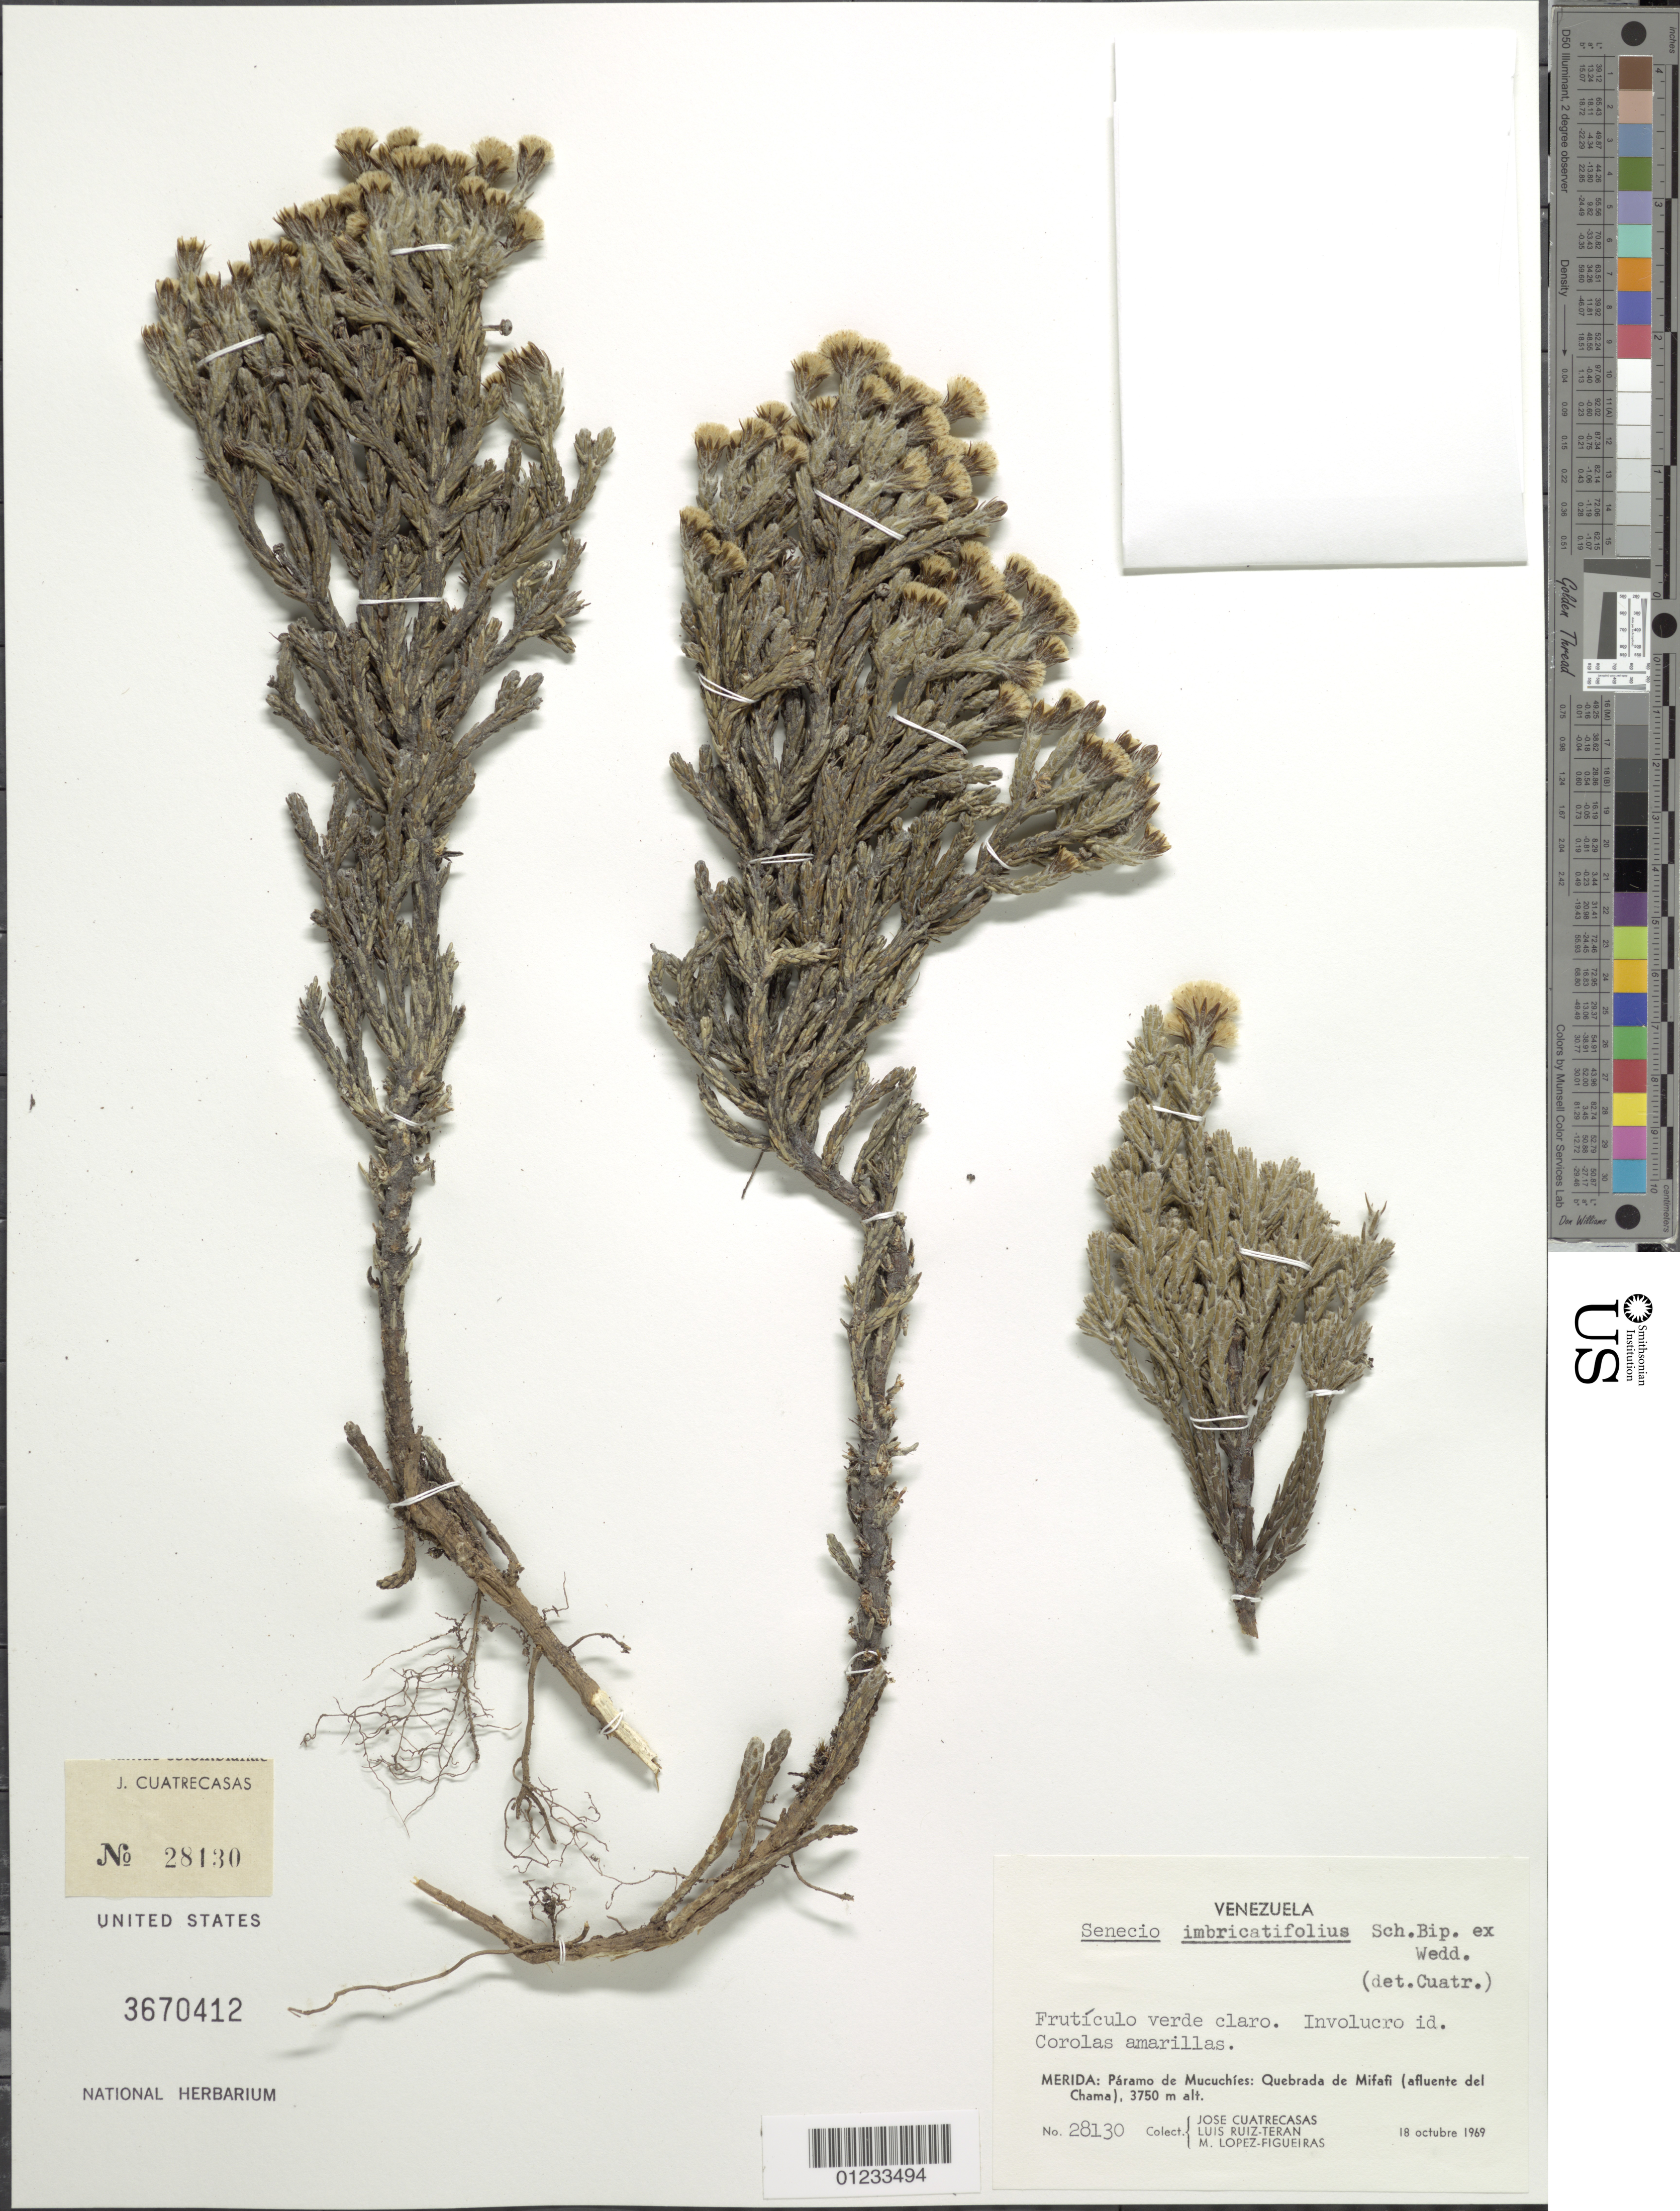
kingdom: Plantae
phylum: Tracheophyta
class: Magnoliopsida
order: Asterales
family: Asteraceae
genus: Senecio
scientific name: Senecio imbricatifolius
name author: Sch. Bip.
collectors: J. Cuatrecasas, L. E. Ruíz-Terán & M. López Figueiras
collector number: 28130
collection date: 1969-10-18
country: Venezuela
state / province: Mérida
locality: Páramo de Mucuchíes: Quebrada de Mifafi (affluente del Chama).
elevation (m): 3750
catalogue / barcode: US 3670412